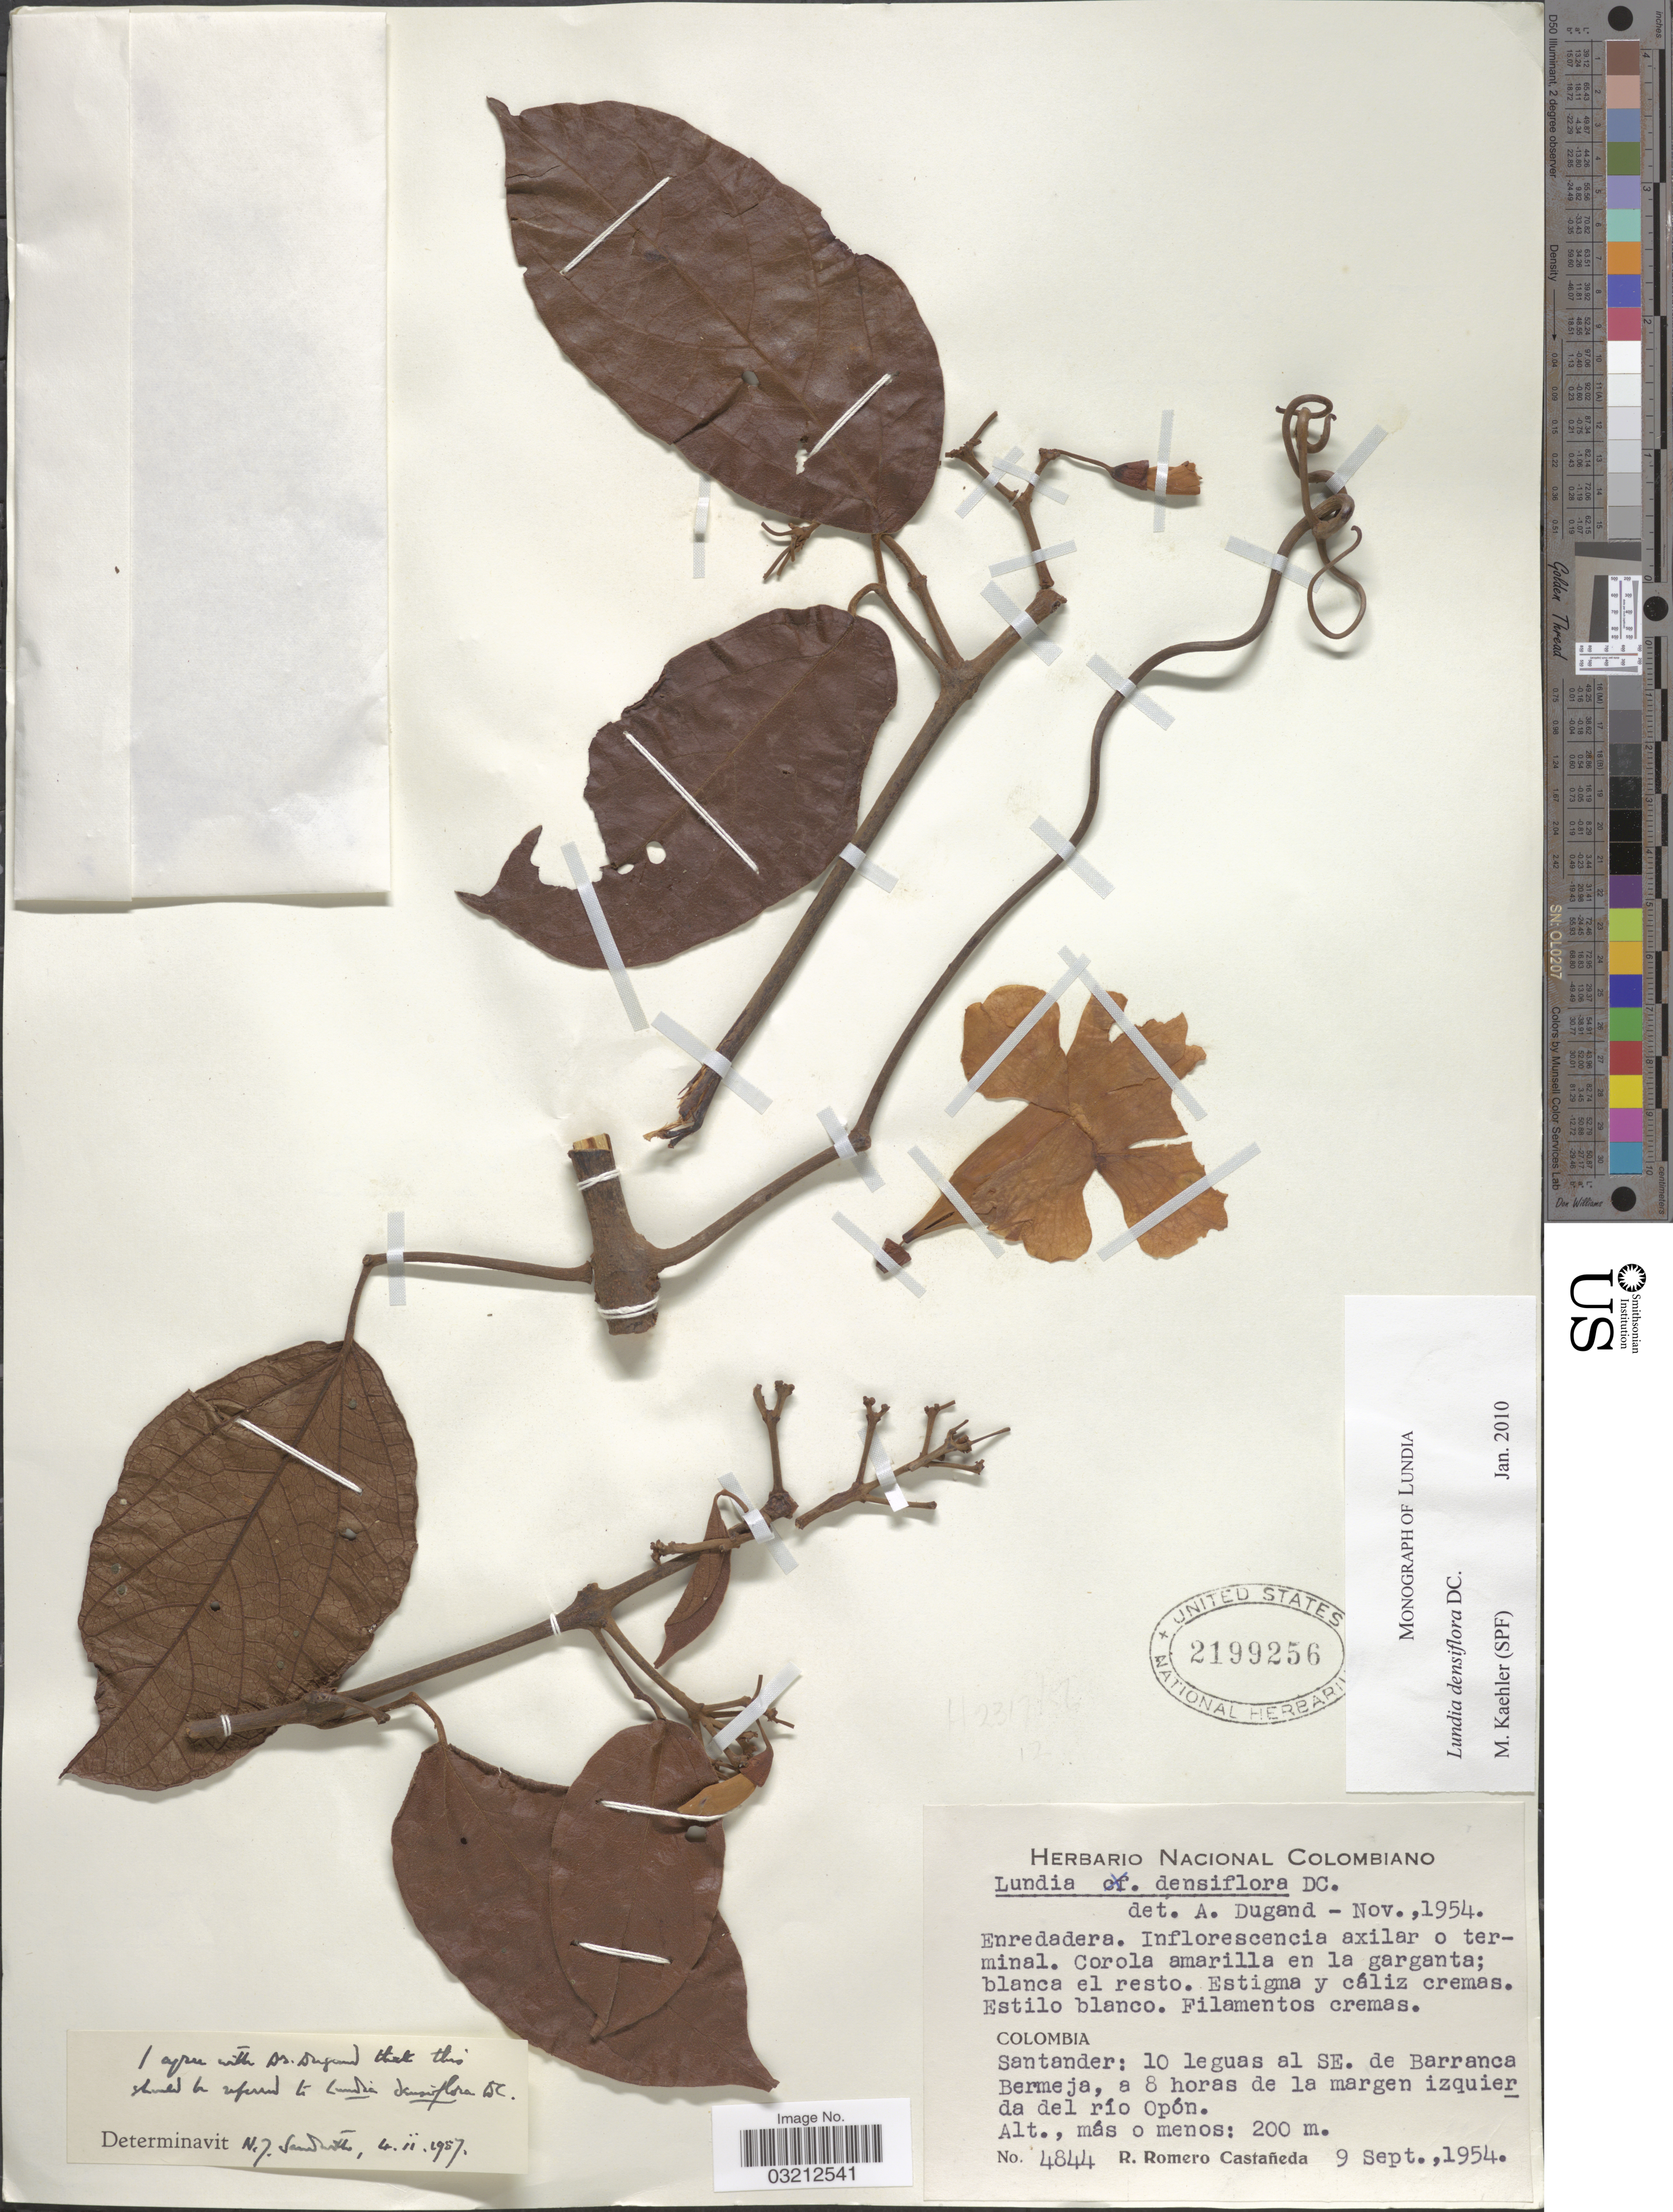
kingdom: Plantae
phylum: Tracheophyta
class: Magnoliopsida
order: Lamiales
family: Bignoniaceae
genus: Lundia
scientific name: Lundia densiflora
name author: DC.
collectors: R. Romero Castañeda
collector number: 4844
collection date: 1954-09-09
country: Colombia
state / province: Santander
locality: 10 leguas al SE. de Barranca Bermeja, a 8 horas de la margen izquier da del río Opón.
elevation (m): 200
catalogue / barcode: US 2199256